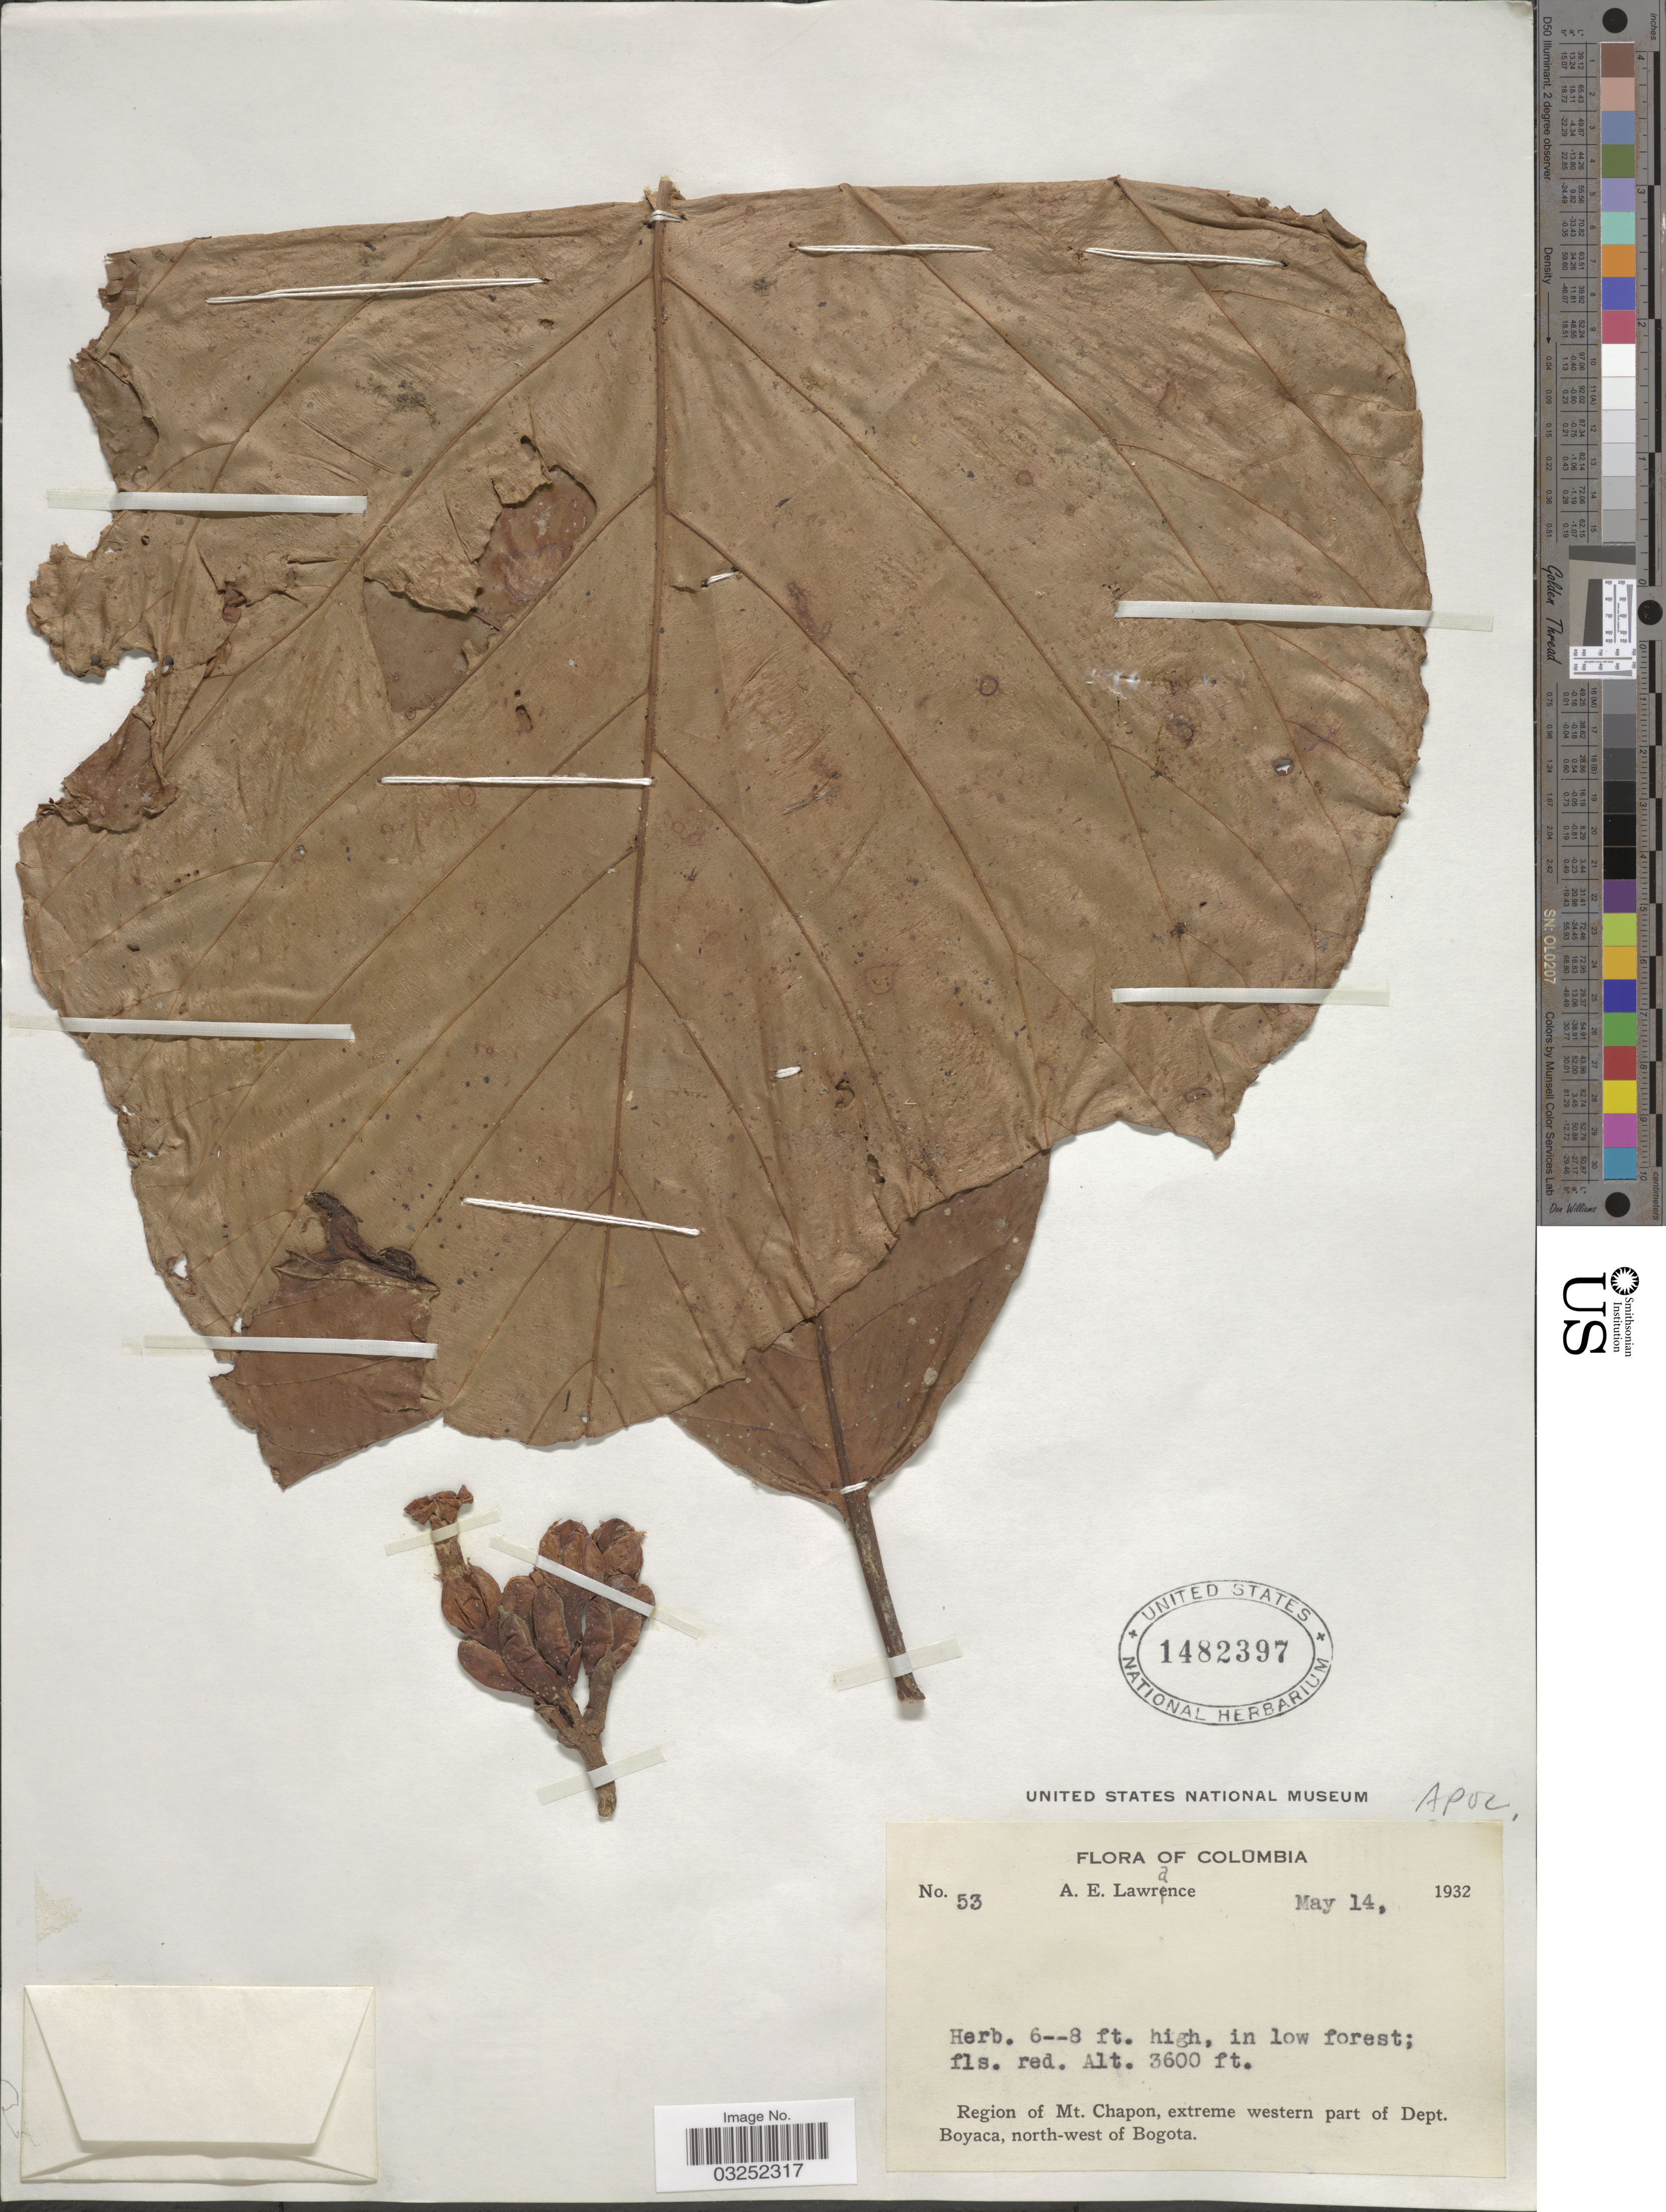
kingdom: Plantae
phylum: Tracheophyta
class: Magnoliopsida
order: Gentianales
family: Apocynaceae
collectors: A. Lawrance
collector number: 53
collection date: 1932-05-14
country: Colombia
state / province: Boyacá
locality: Region of Mt. Chapon, extreme western part of Dept. Boyaca, north-west of Bogota.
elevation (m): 1097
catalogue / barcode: US 1482397